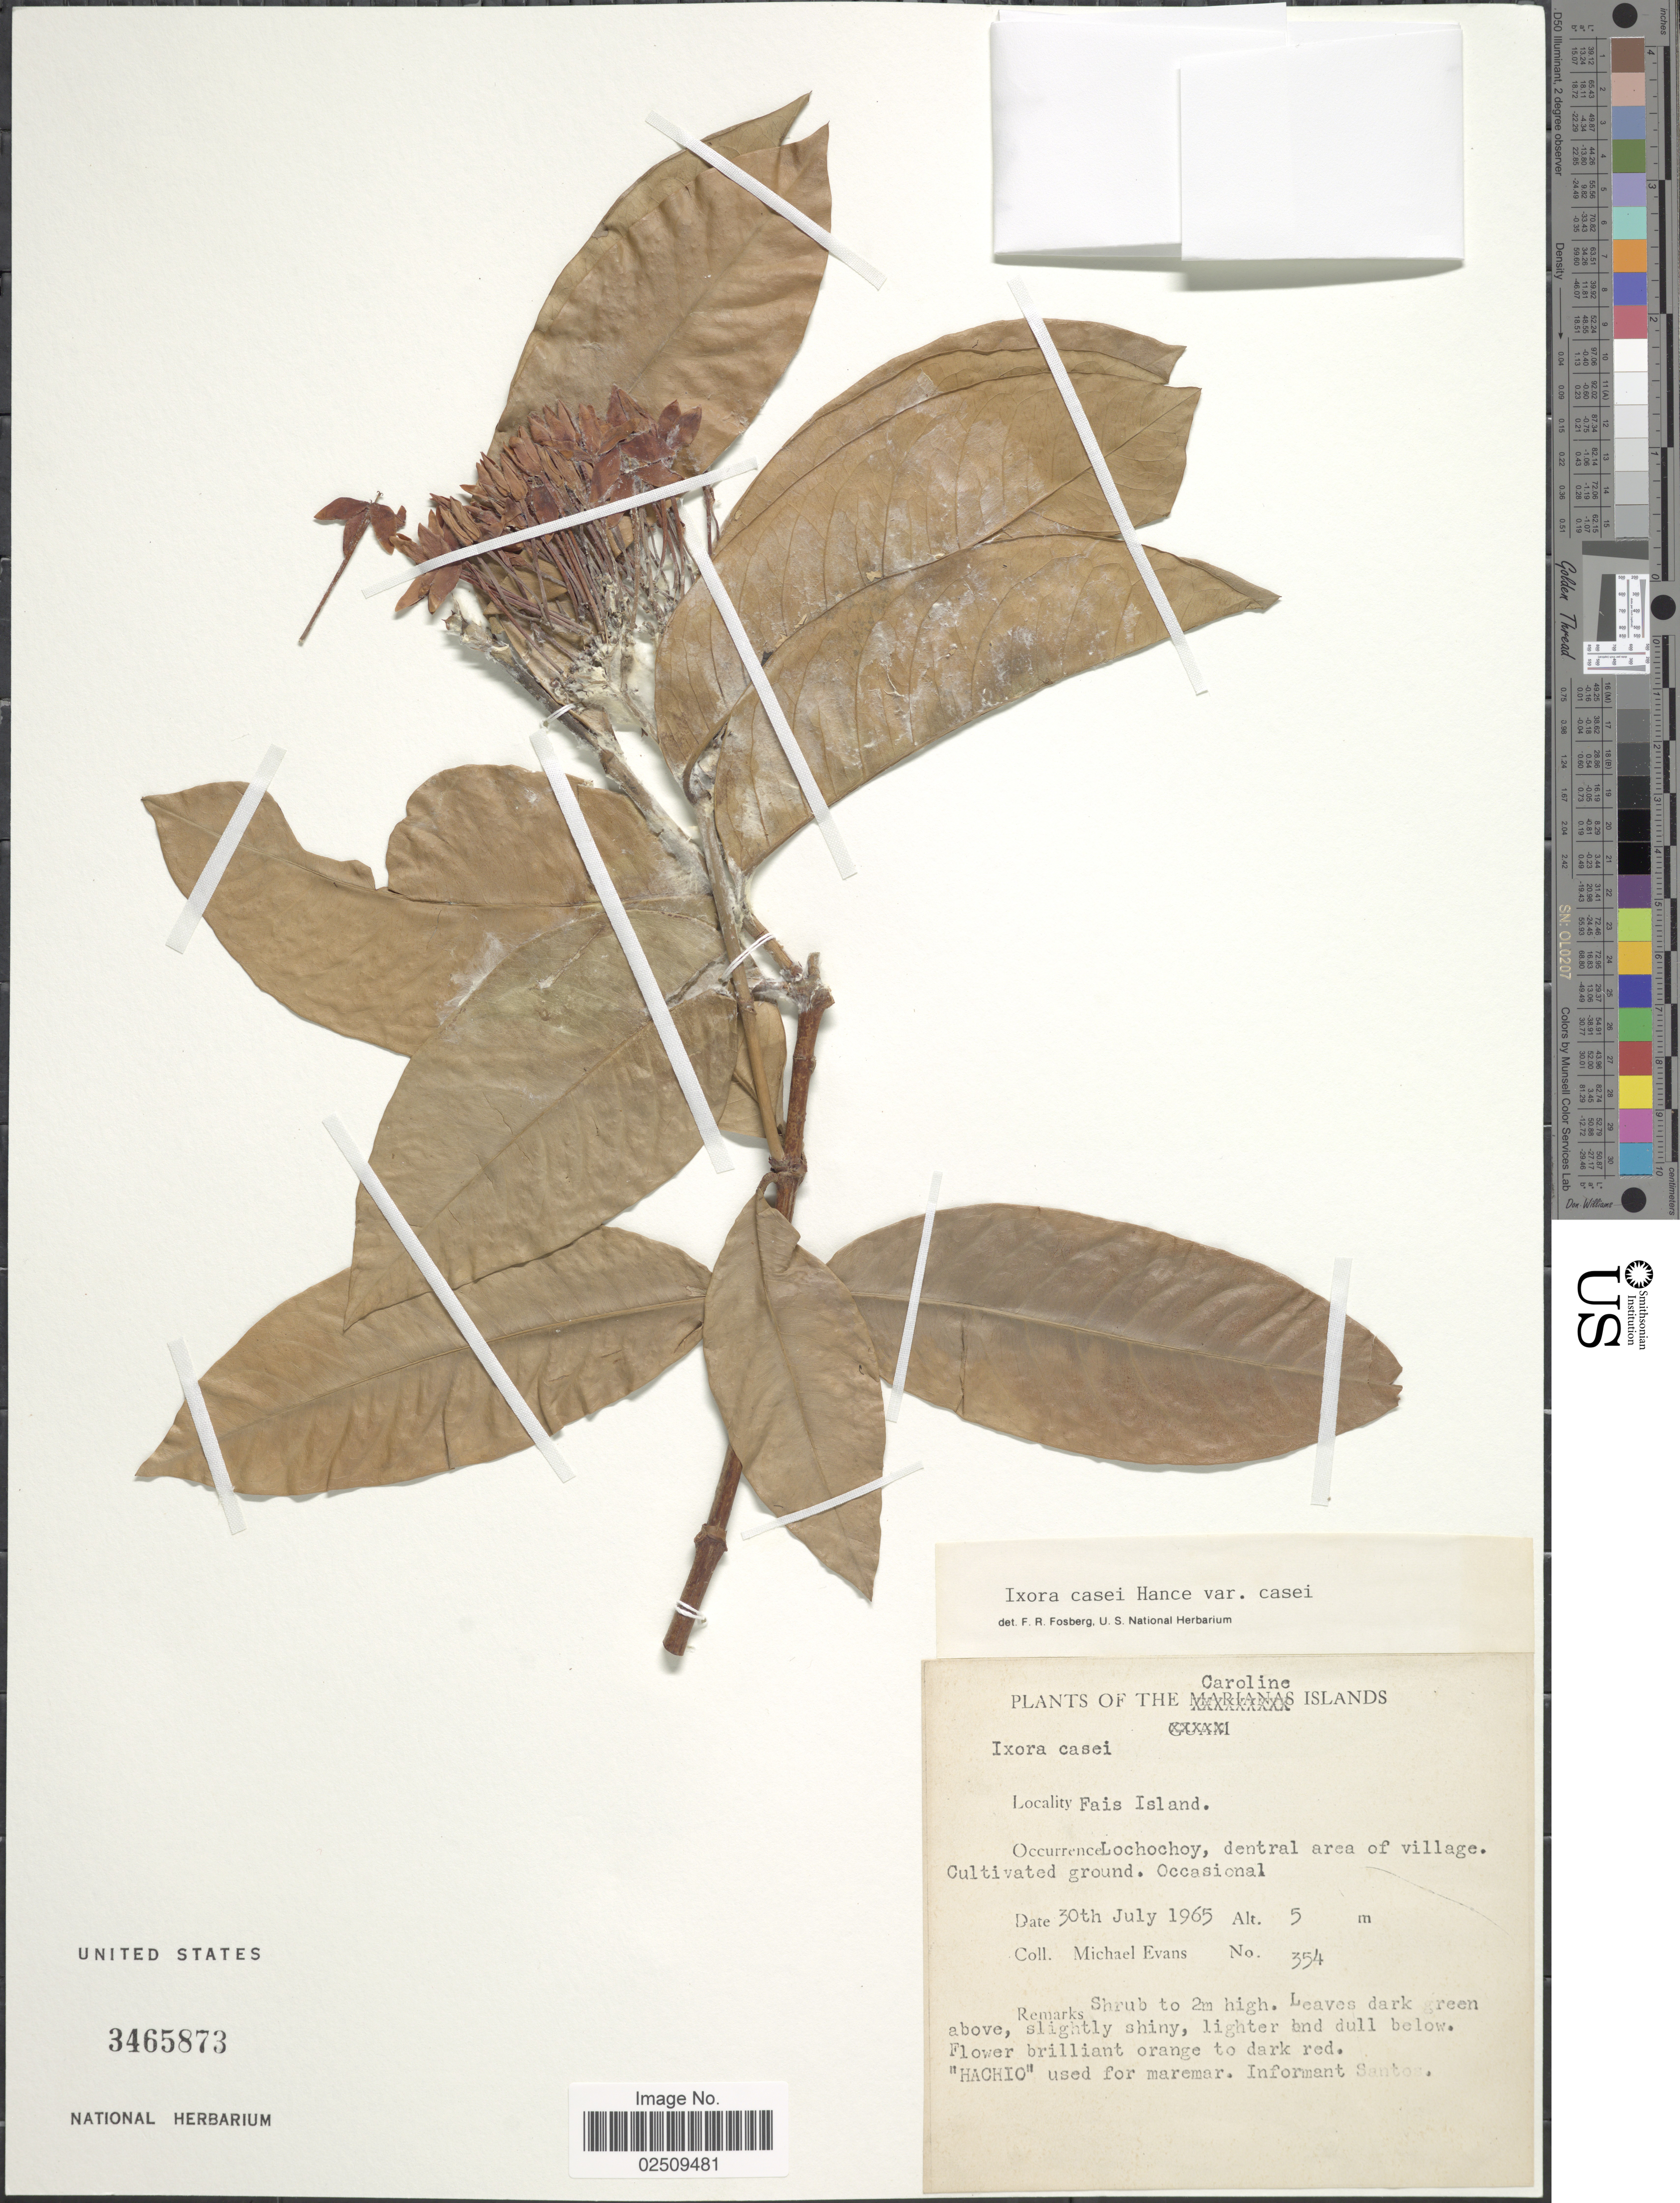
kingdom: Plantae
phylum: Tracheophyta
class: Magnoliopsida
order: Gentianales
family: Rubiaceae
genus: Ixora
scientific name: Ixora casei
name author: Hance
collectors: M. Evans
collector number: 354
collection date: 1965-07-30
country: Micronesia, Federated States of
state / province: Yap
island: Fais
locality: The Caroline Islands, Fais Island, Lochochoy,d entral area of village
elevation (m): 5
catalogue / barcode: US 3465873